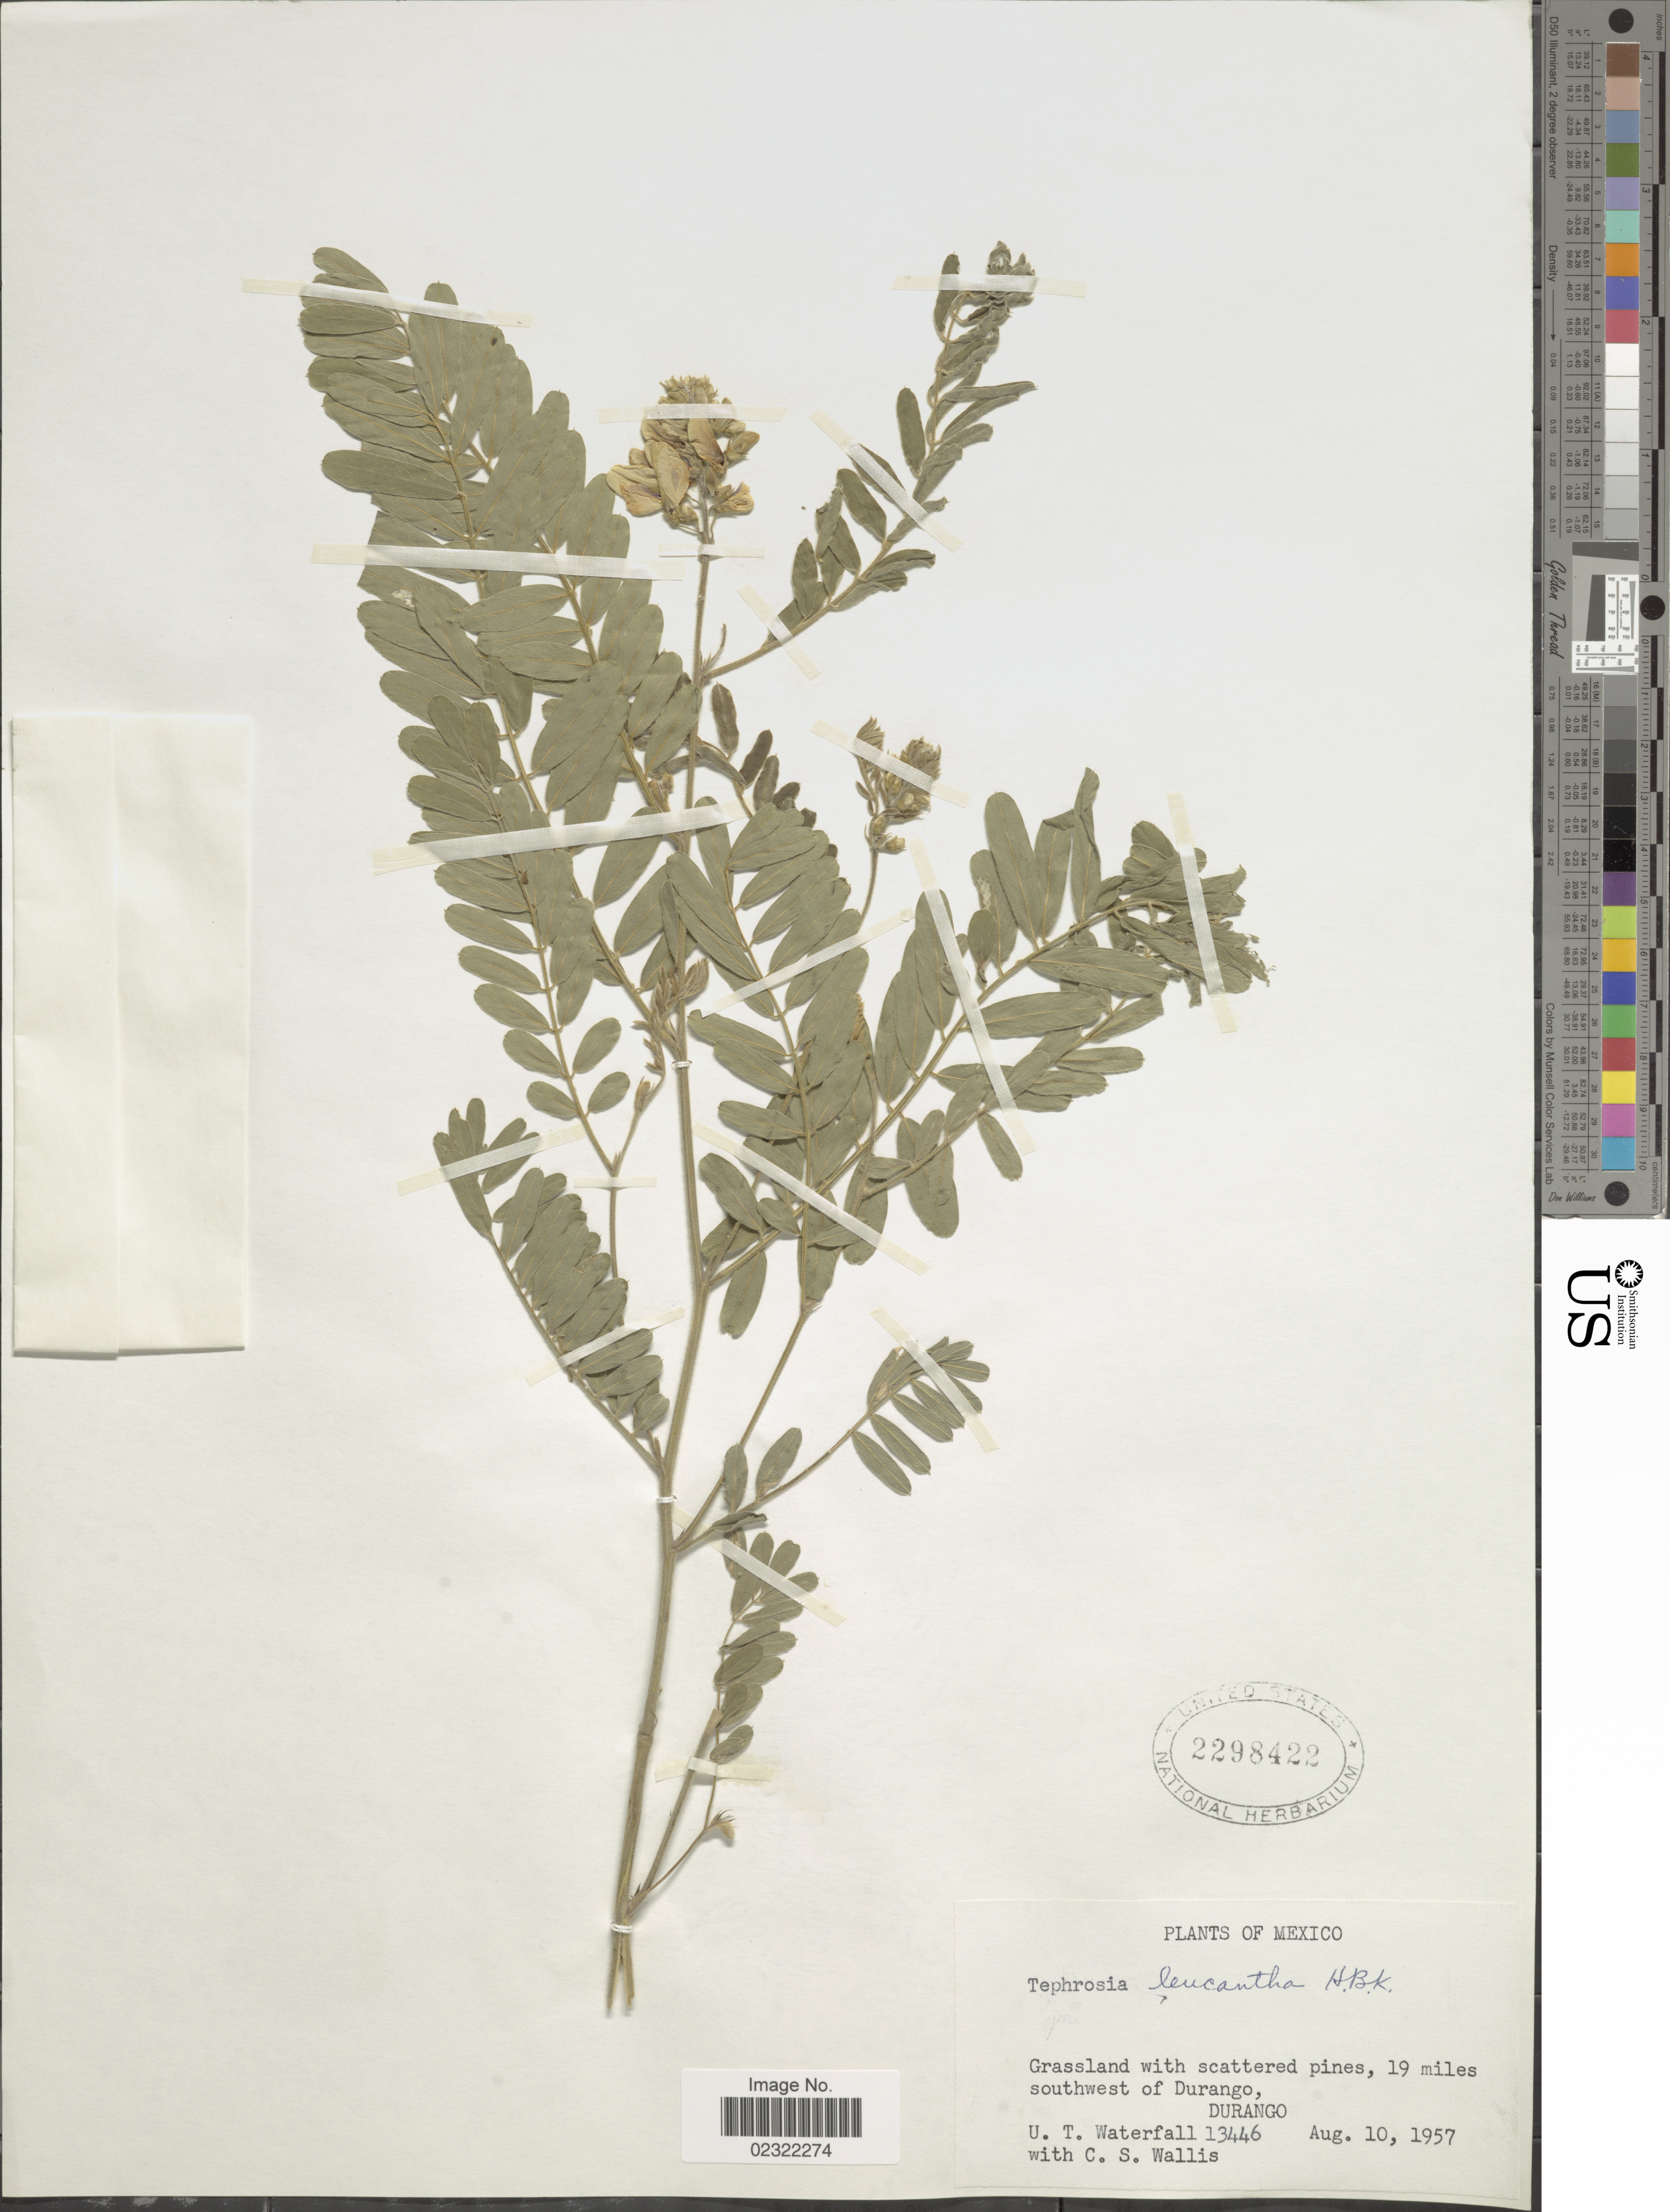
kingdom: Plantae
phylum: Tracheophyta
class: Magnoliopsida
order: Fabales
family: Fabaceae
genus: Tephrosia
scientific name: Tephrosia leucantha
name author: Kunth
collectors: U. T. Waterfall & C. S. Wallis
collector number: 13446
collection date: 1957-08-10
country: Mexico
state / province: Durango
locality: Mexico, Grassland with scattered pines, 19 miles southwest of Durango. Durango.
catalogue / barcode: US 2298422